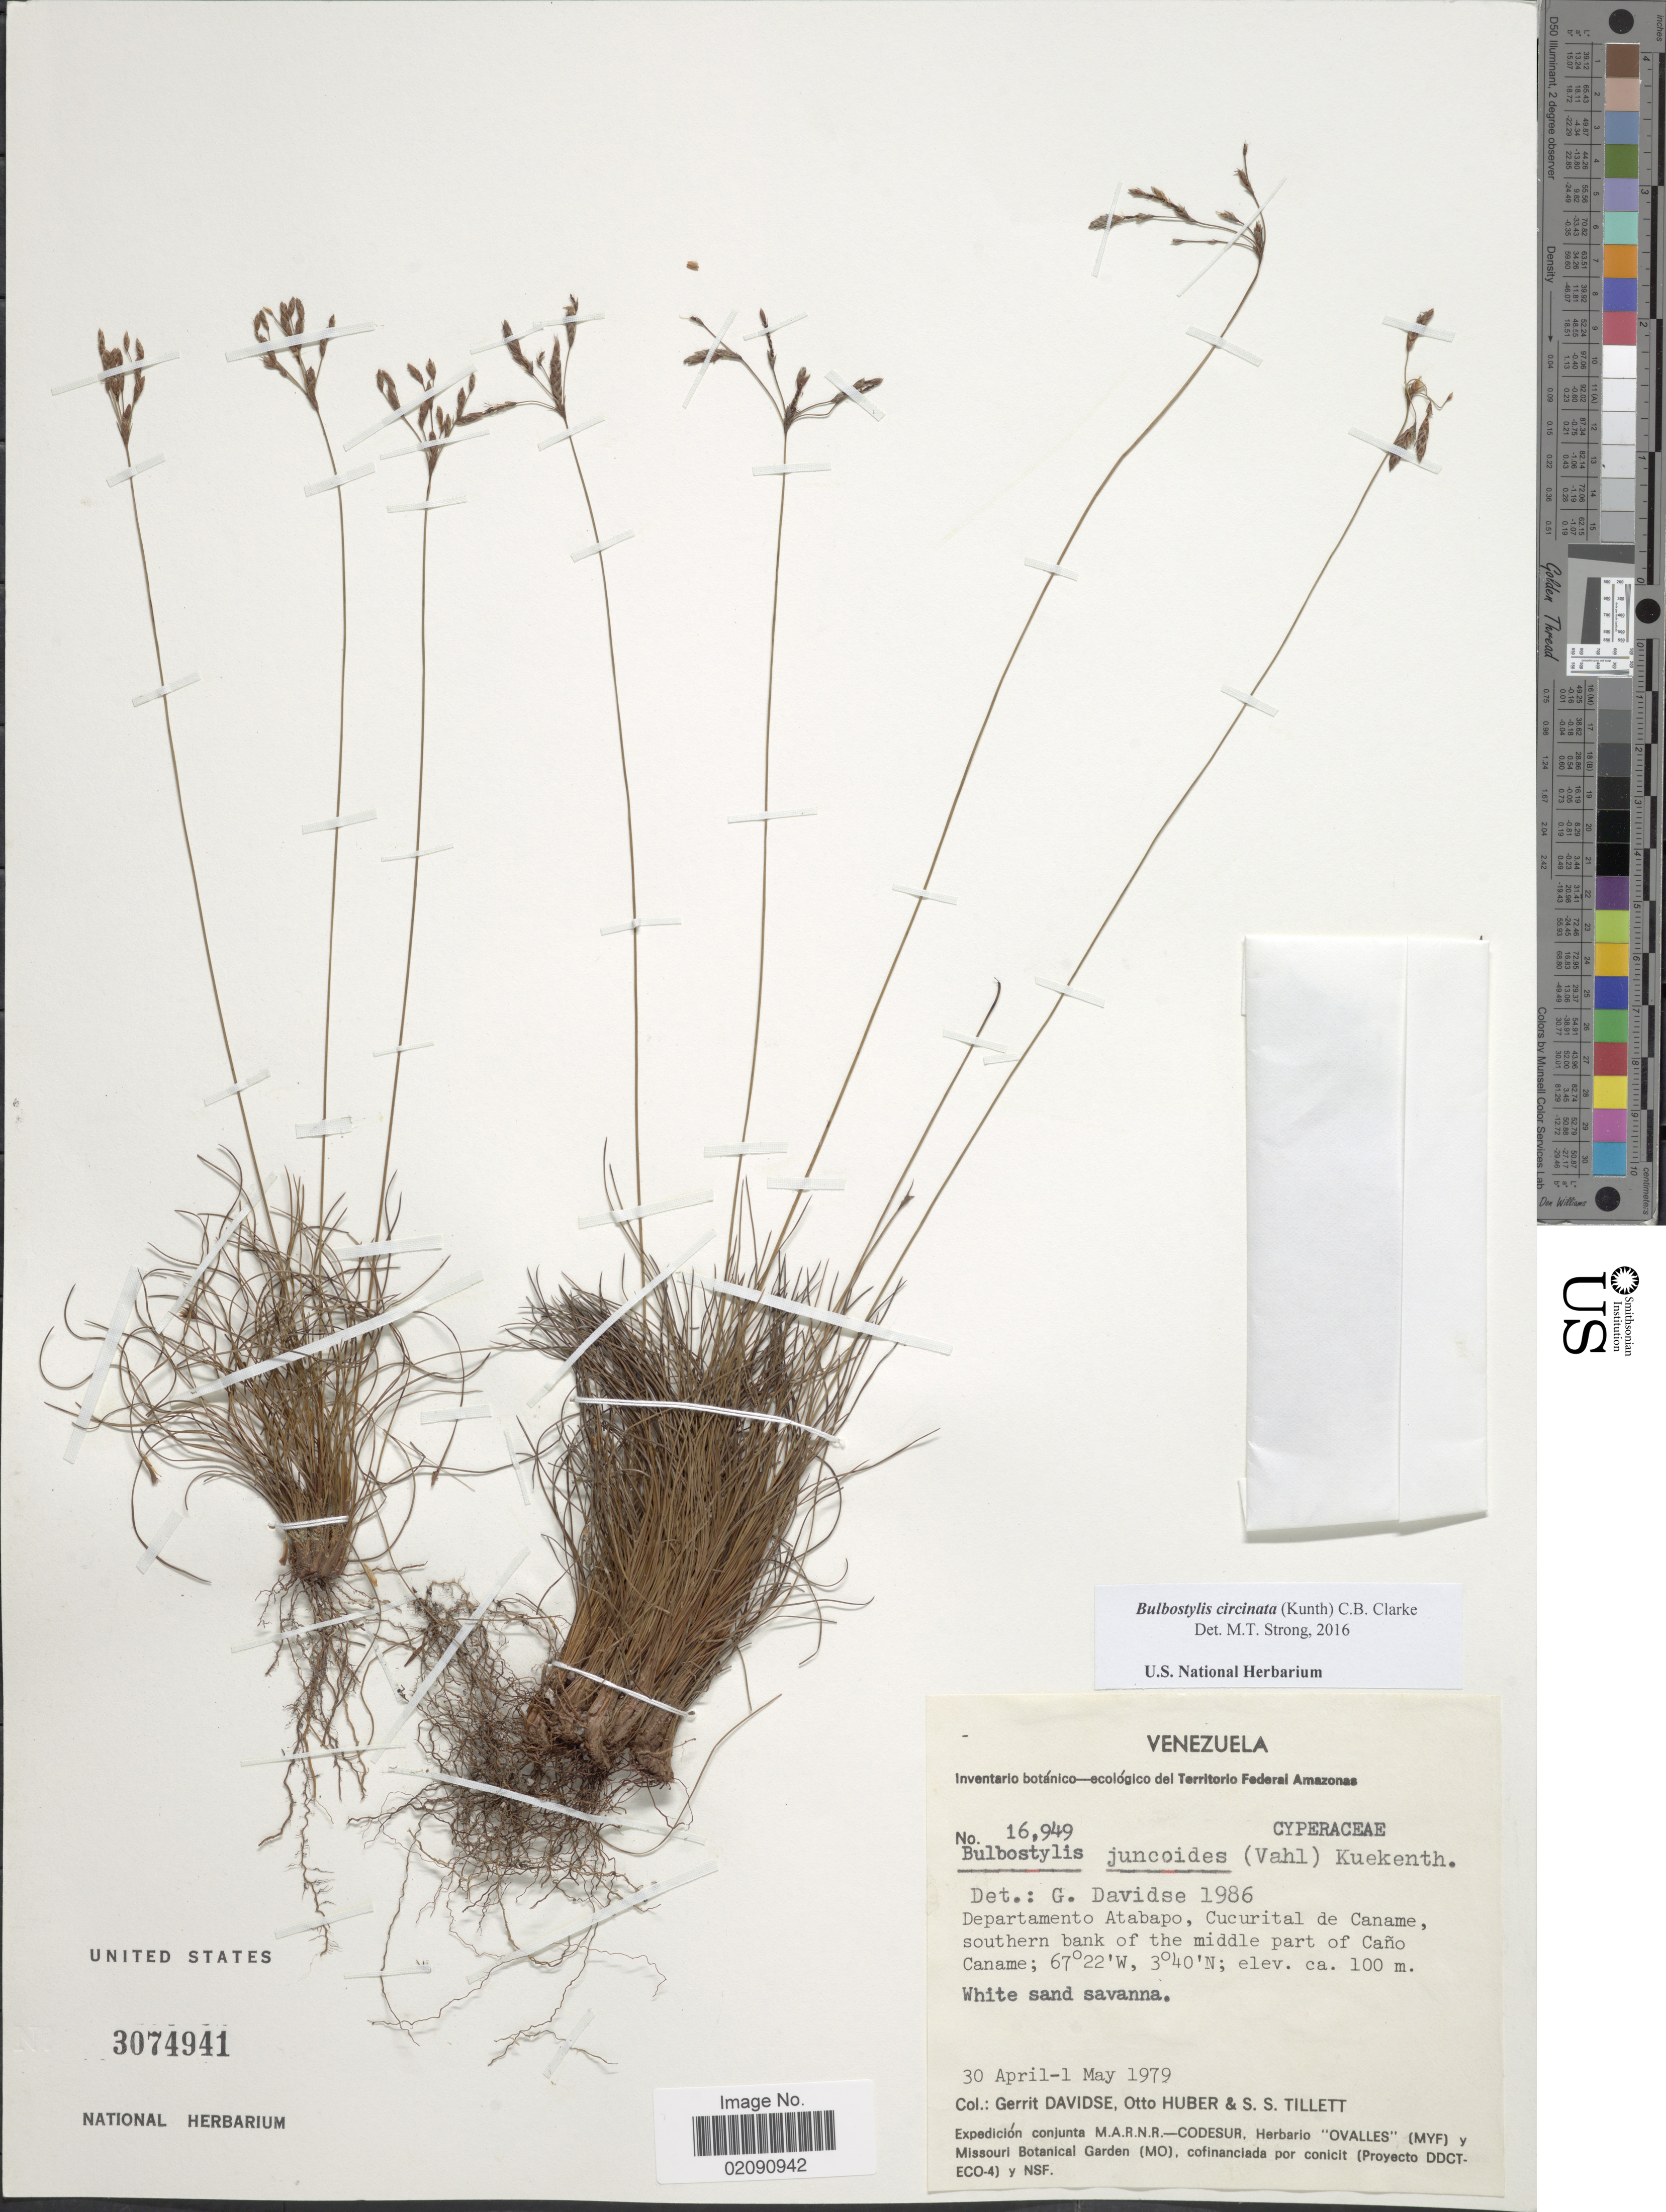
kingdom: Plantae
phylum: Tracheophyta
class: Liliopsida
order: Poales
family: Cyperaceae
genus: Bulbostylis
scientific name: Bulbostylis circinata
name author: (Kunth) C.B. Clarke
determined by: Strong, M. T., (US), Smithsonian Institution - National Museum of Natural History (UNITED STATES)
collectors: G. Davidse, O. Huber & S. S. Tillett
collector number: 16949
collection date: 1979-04-30/1979-05-01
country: Venezuela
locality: Departamento Atabapo, Cucurital de Caname, southern bank of the middle part of Cano Caname.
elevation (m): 100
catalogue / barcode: US 3074941